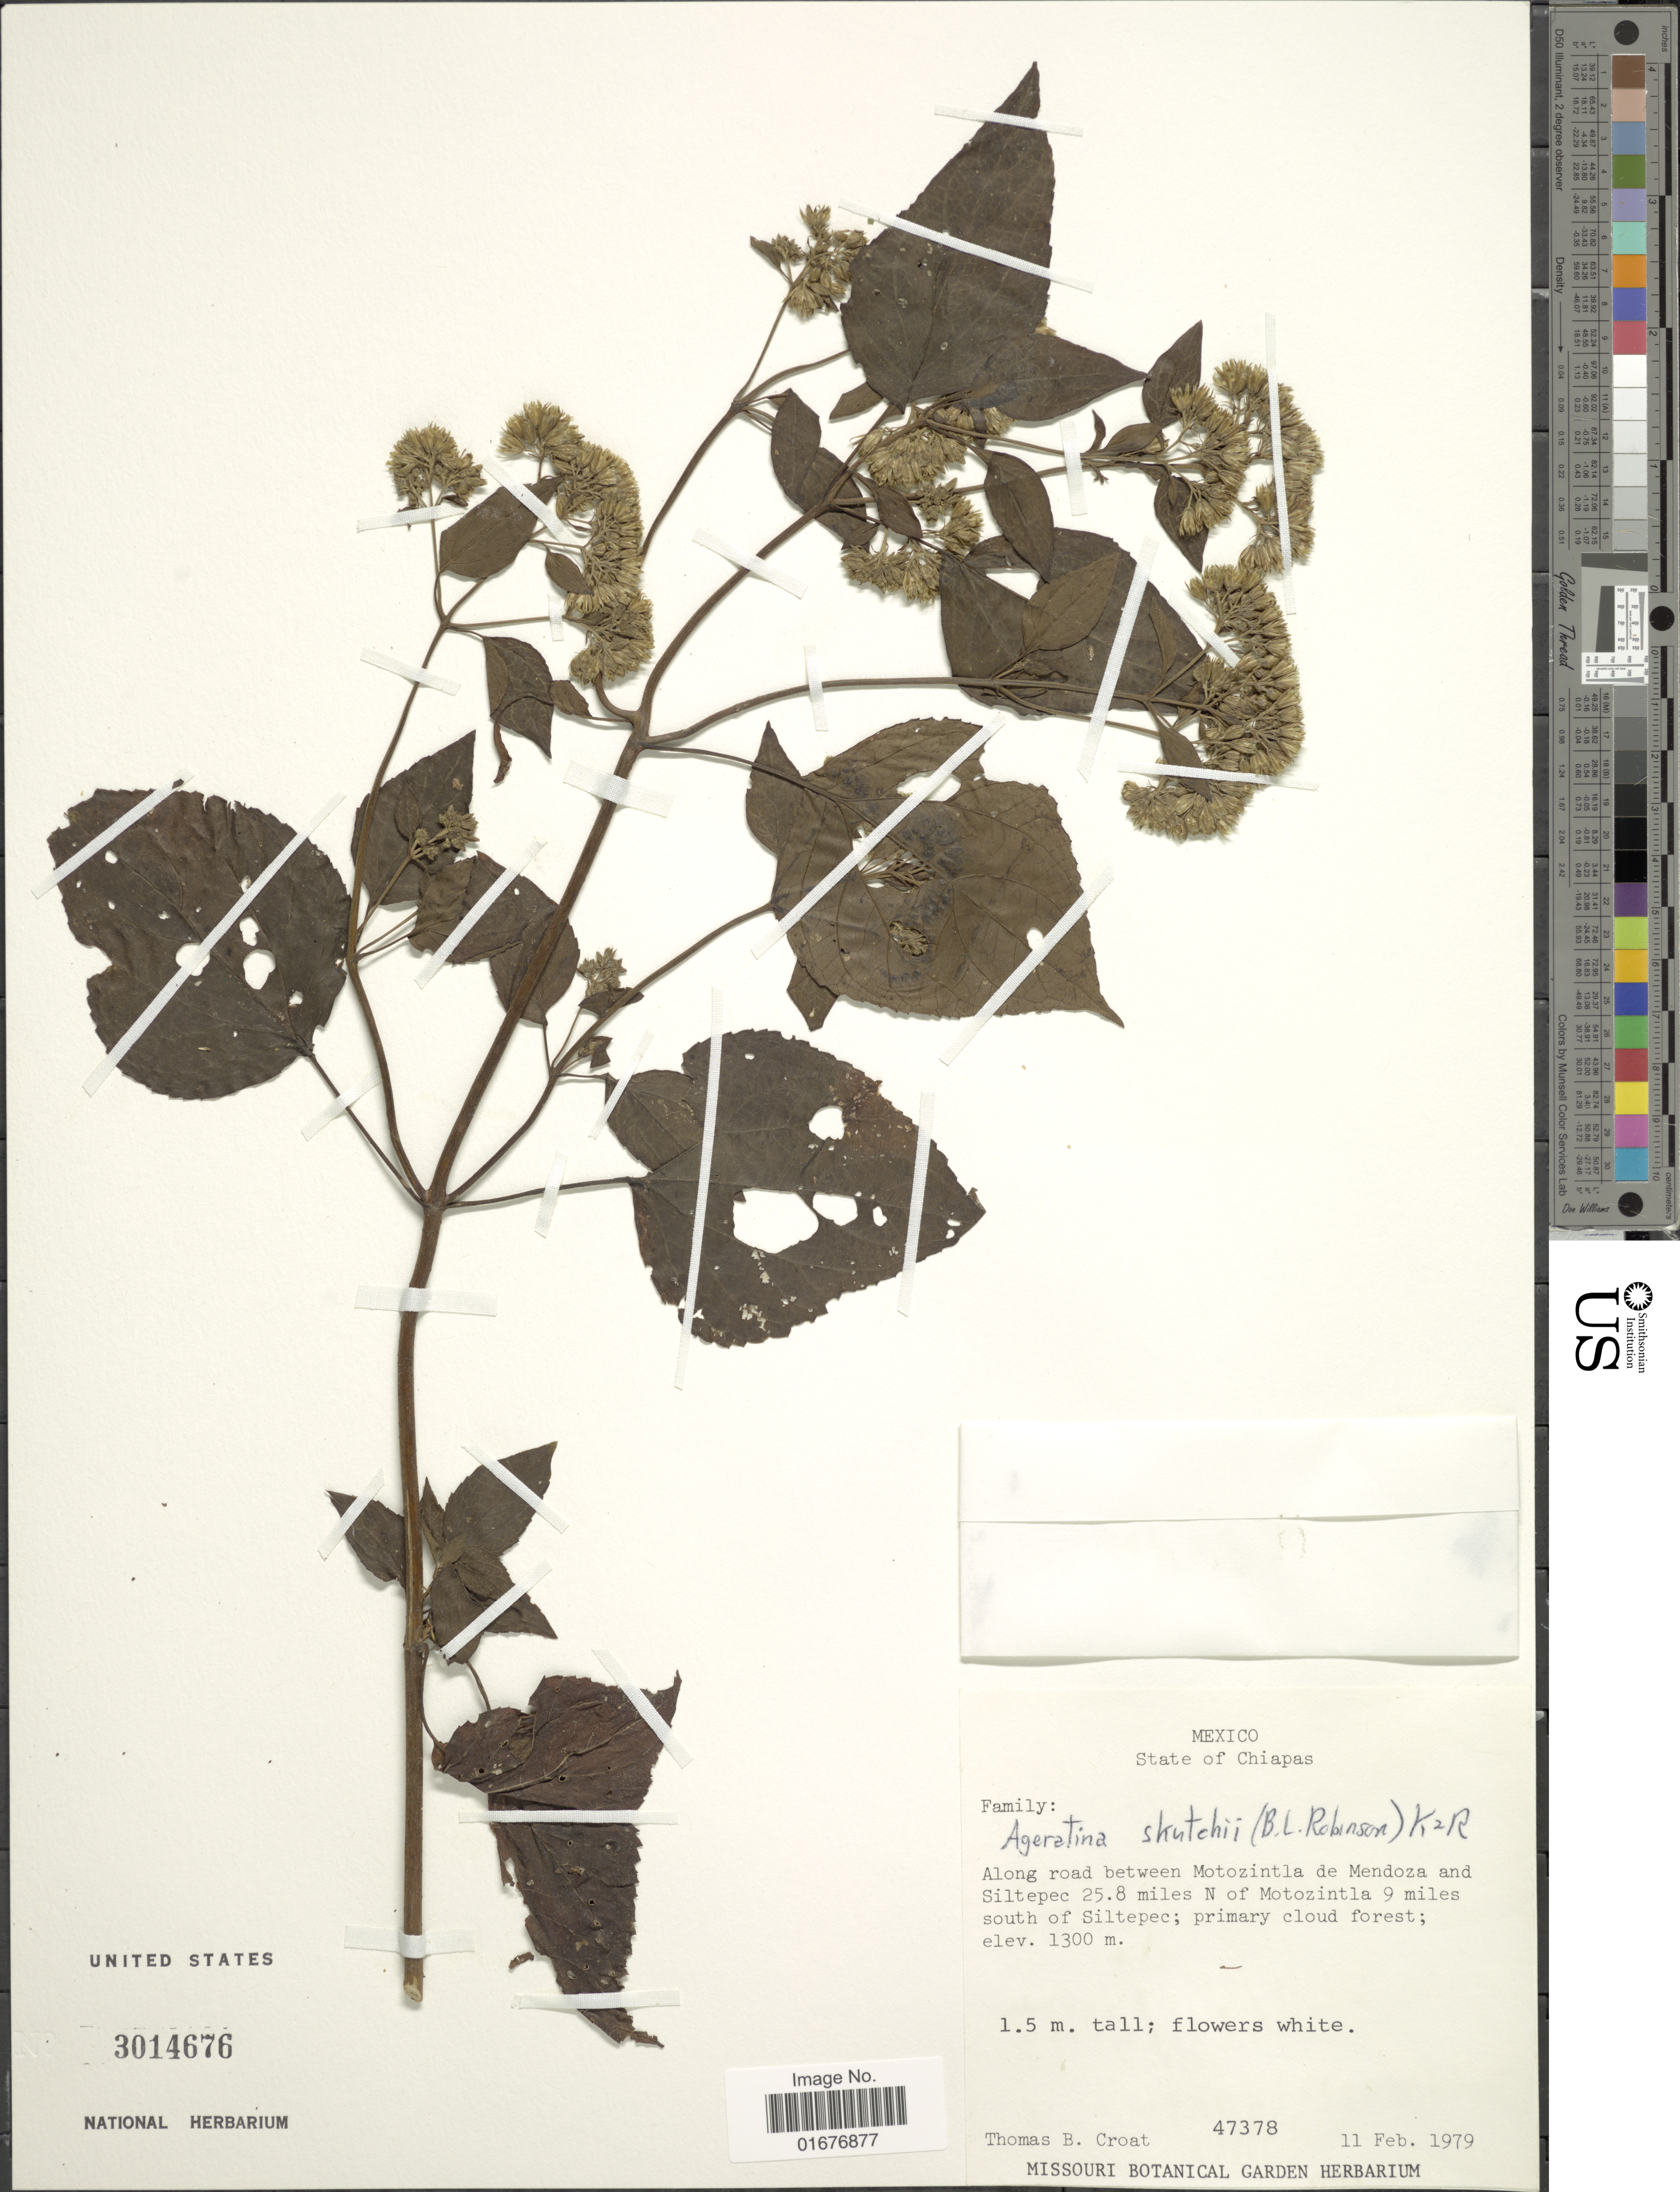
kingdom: Plantae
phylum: Tracheophyta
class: Magnoliopsida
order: Asterales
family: Asteraceae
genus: Ageratina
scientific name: Ageratina skutchii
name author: (B.L. Rob.) R.M. King & H. Rob.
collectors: T. B. Croat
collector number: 47378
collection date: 1979-02-11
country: Mexico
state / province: Chiapas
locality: Along road between Motozintla de Mendoza and Siltepec 25.8 miles N of Motozintla, 9 miles south of Siltepec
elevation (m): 1300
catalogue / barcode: US 3014676